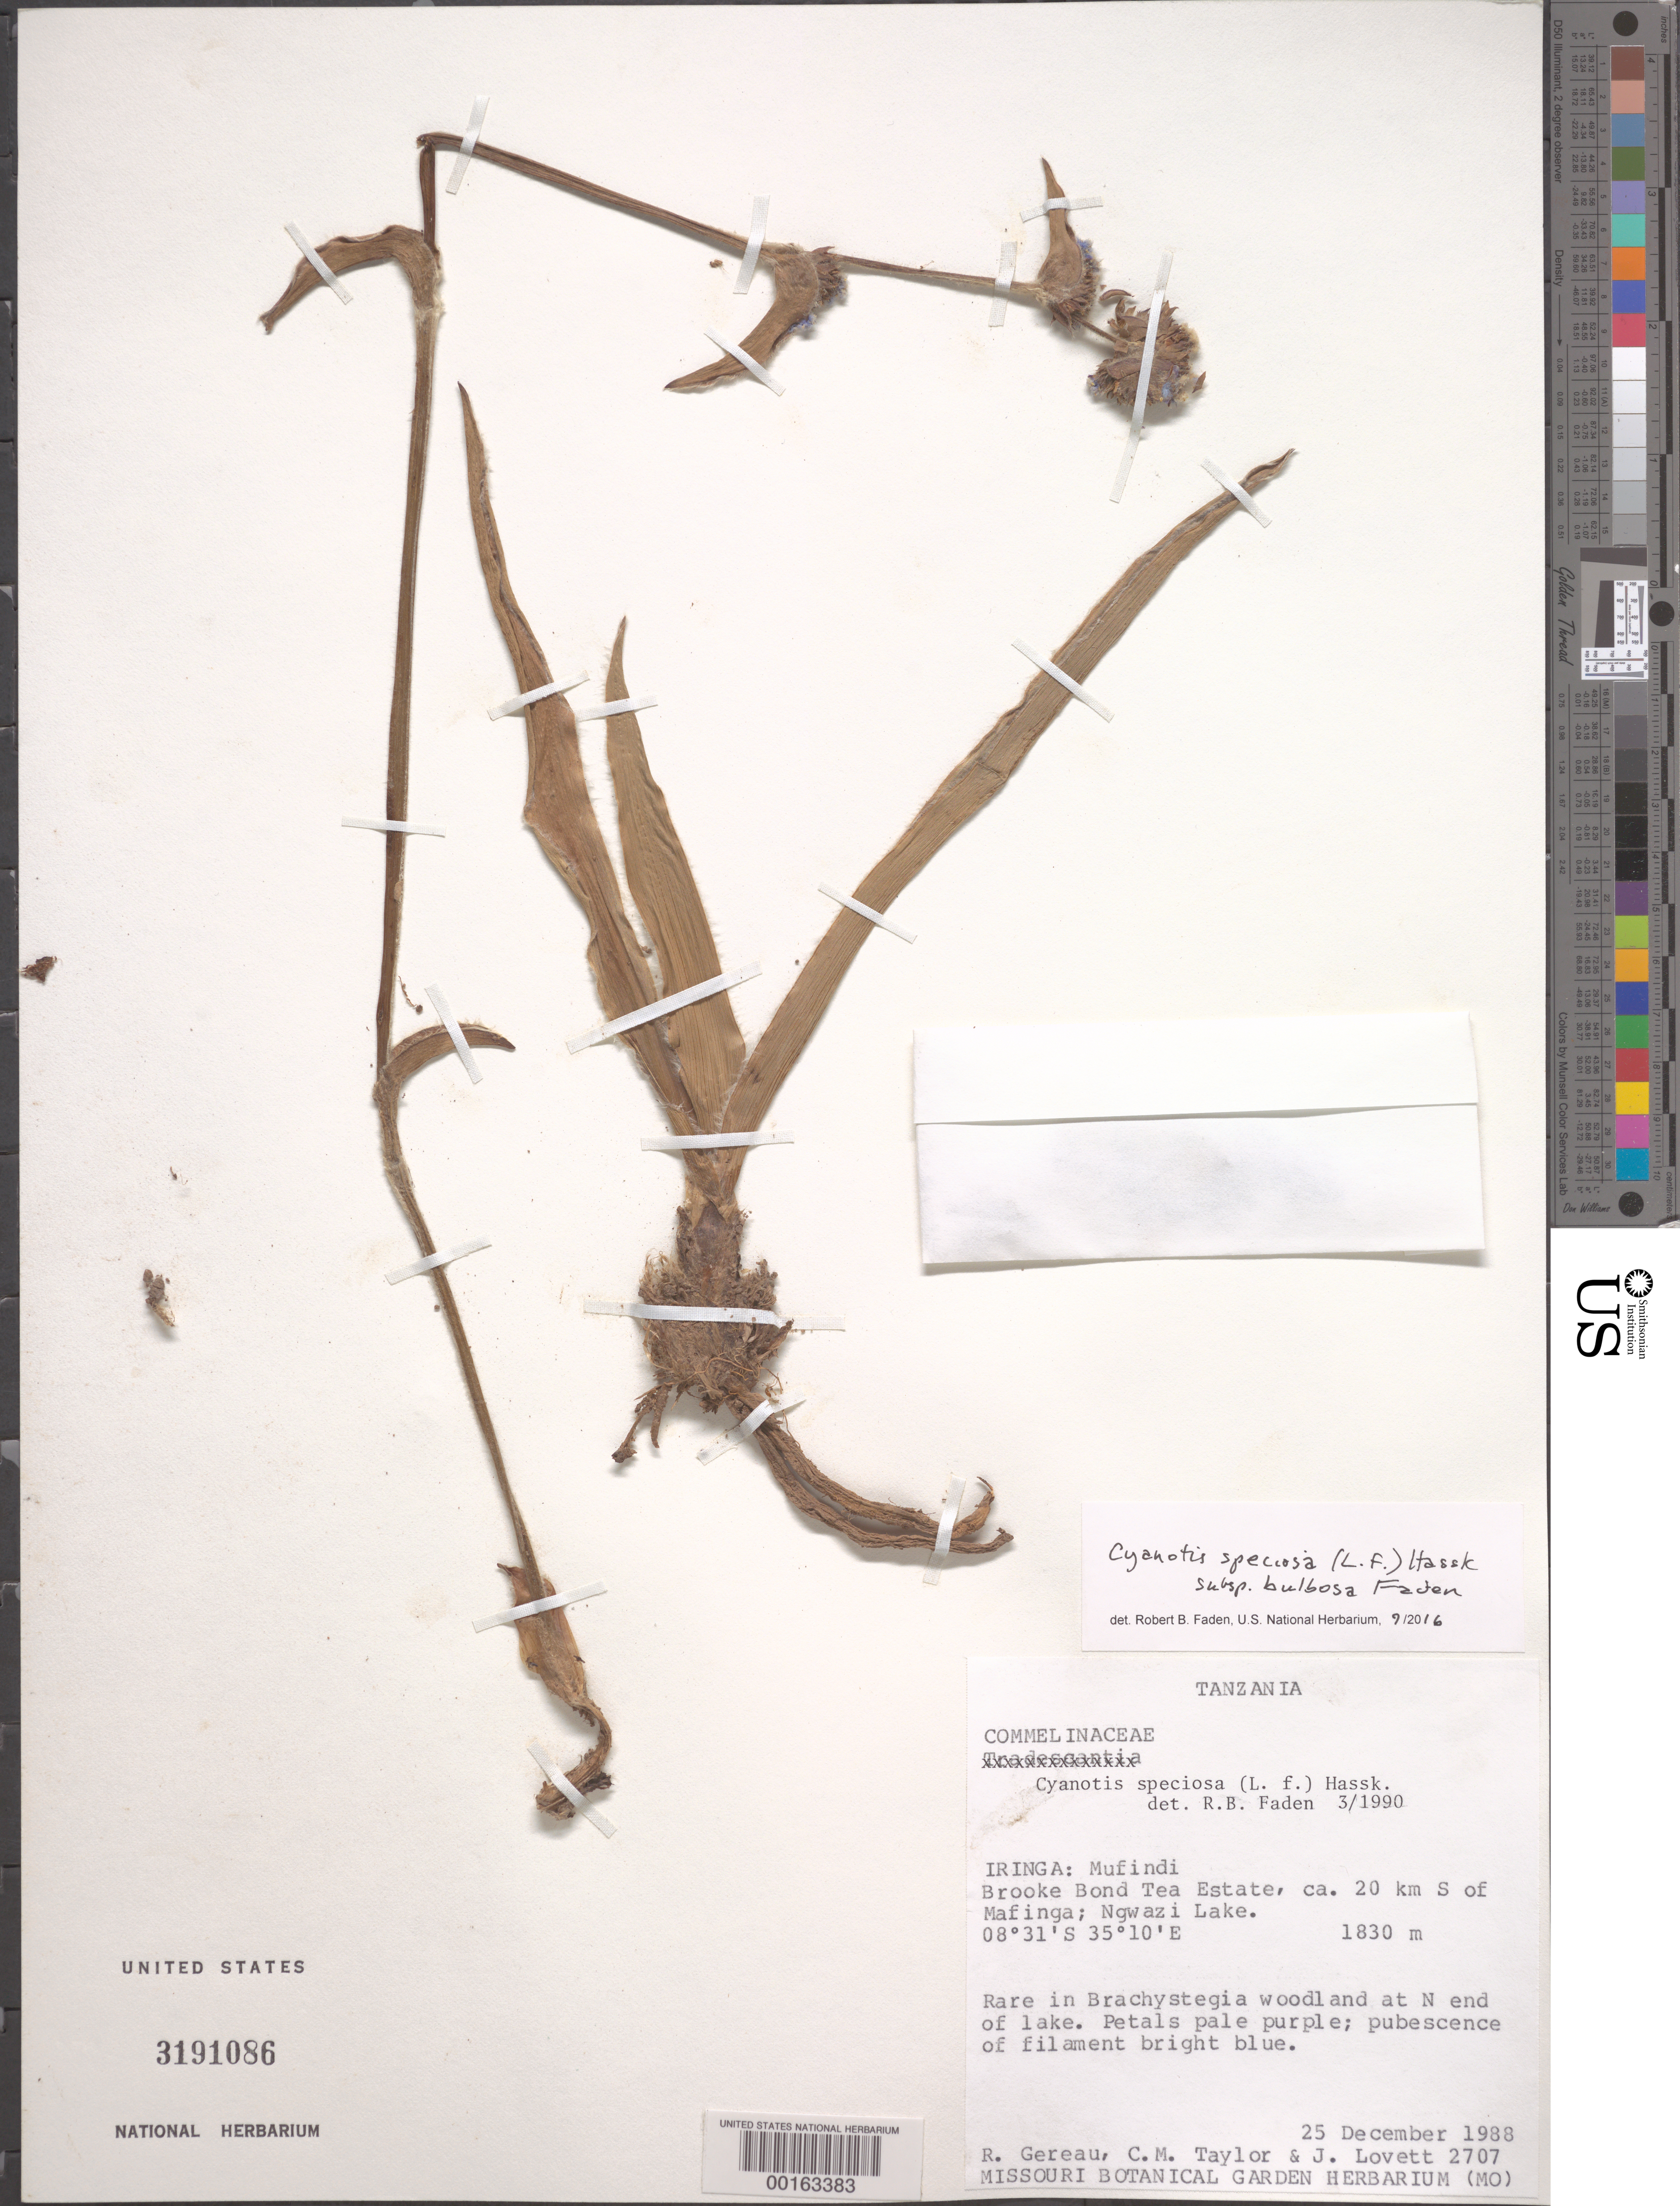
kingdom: Plantae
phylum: Tracheophyta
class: Liliopsida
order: Commelinales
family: Commelinaceae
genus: Cyanotis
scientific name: Cyanotis speciosa subsp. bulbosa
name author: Faden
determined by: Faden, Robert B., (US), Smithsonian Institution - National Museum of Natural History (UNITED STATES)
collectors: R. E. Gereau, J. Lovett & C. M. Taylor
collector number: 2707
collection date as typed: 25 Dec 1988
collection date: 1988-12-25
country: Tanzania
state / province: Iringa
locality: Munfindi, brooke bond tea estate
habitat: In brachystegia woodland at n end of lake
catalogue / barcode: US 3191086